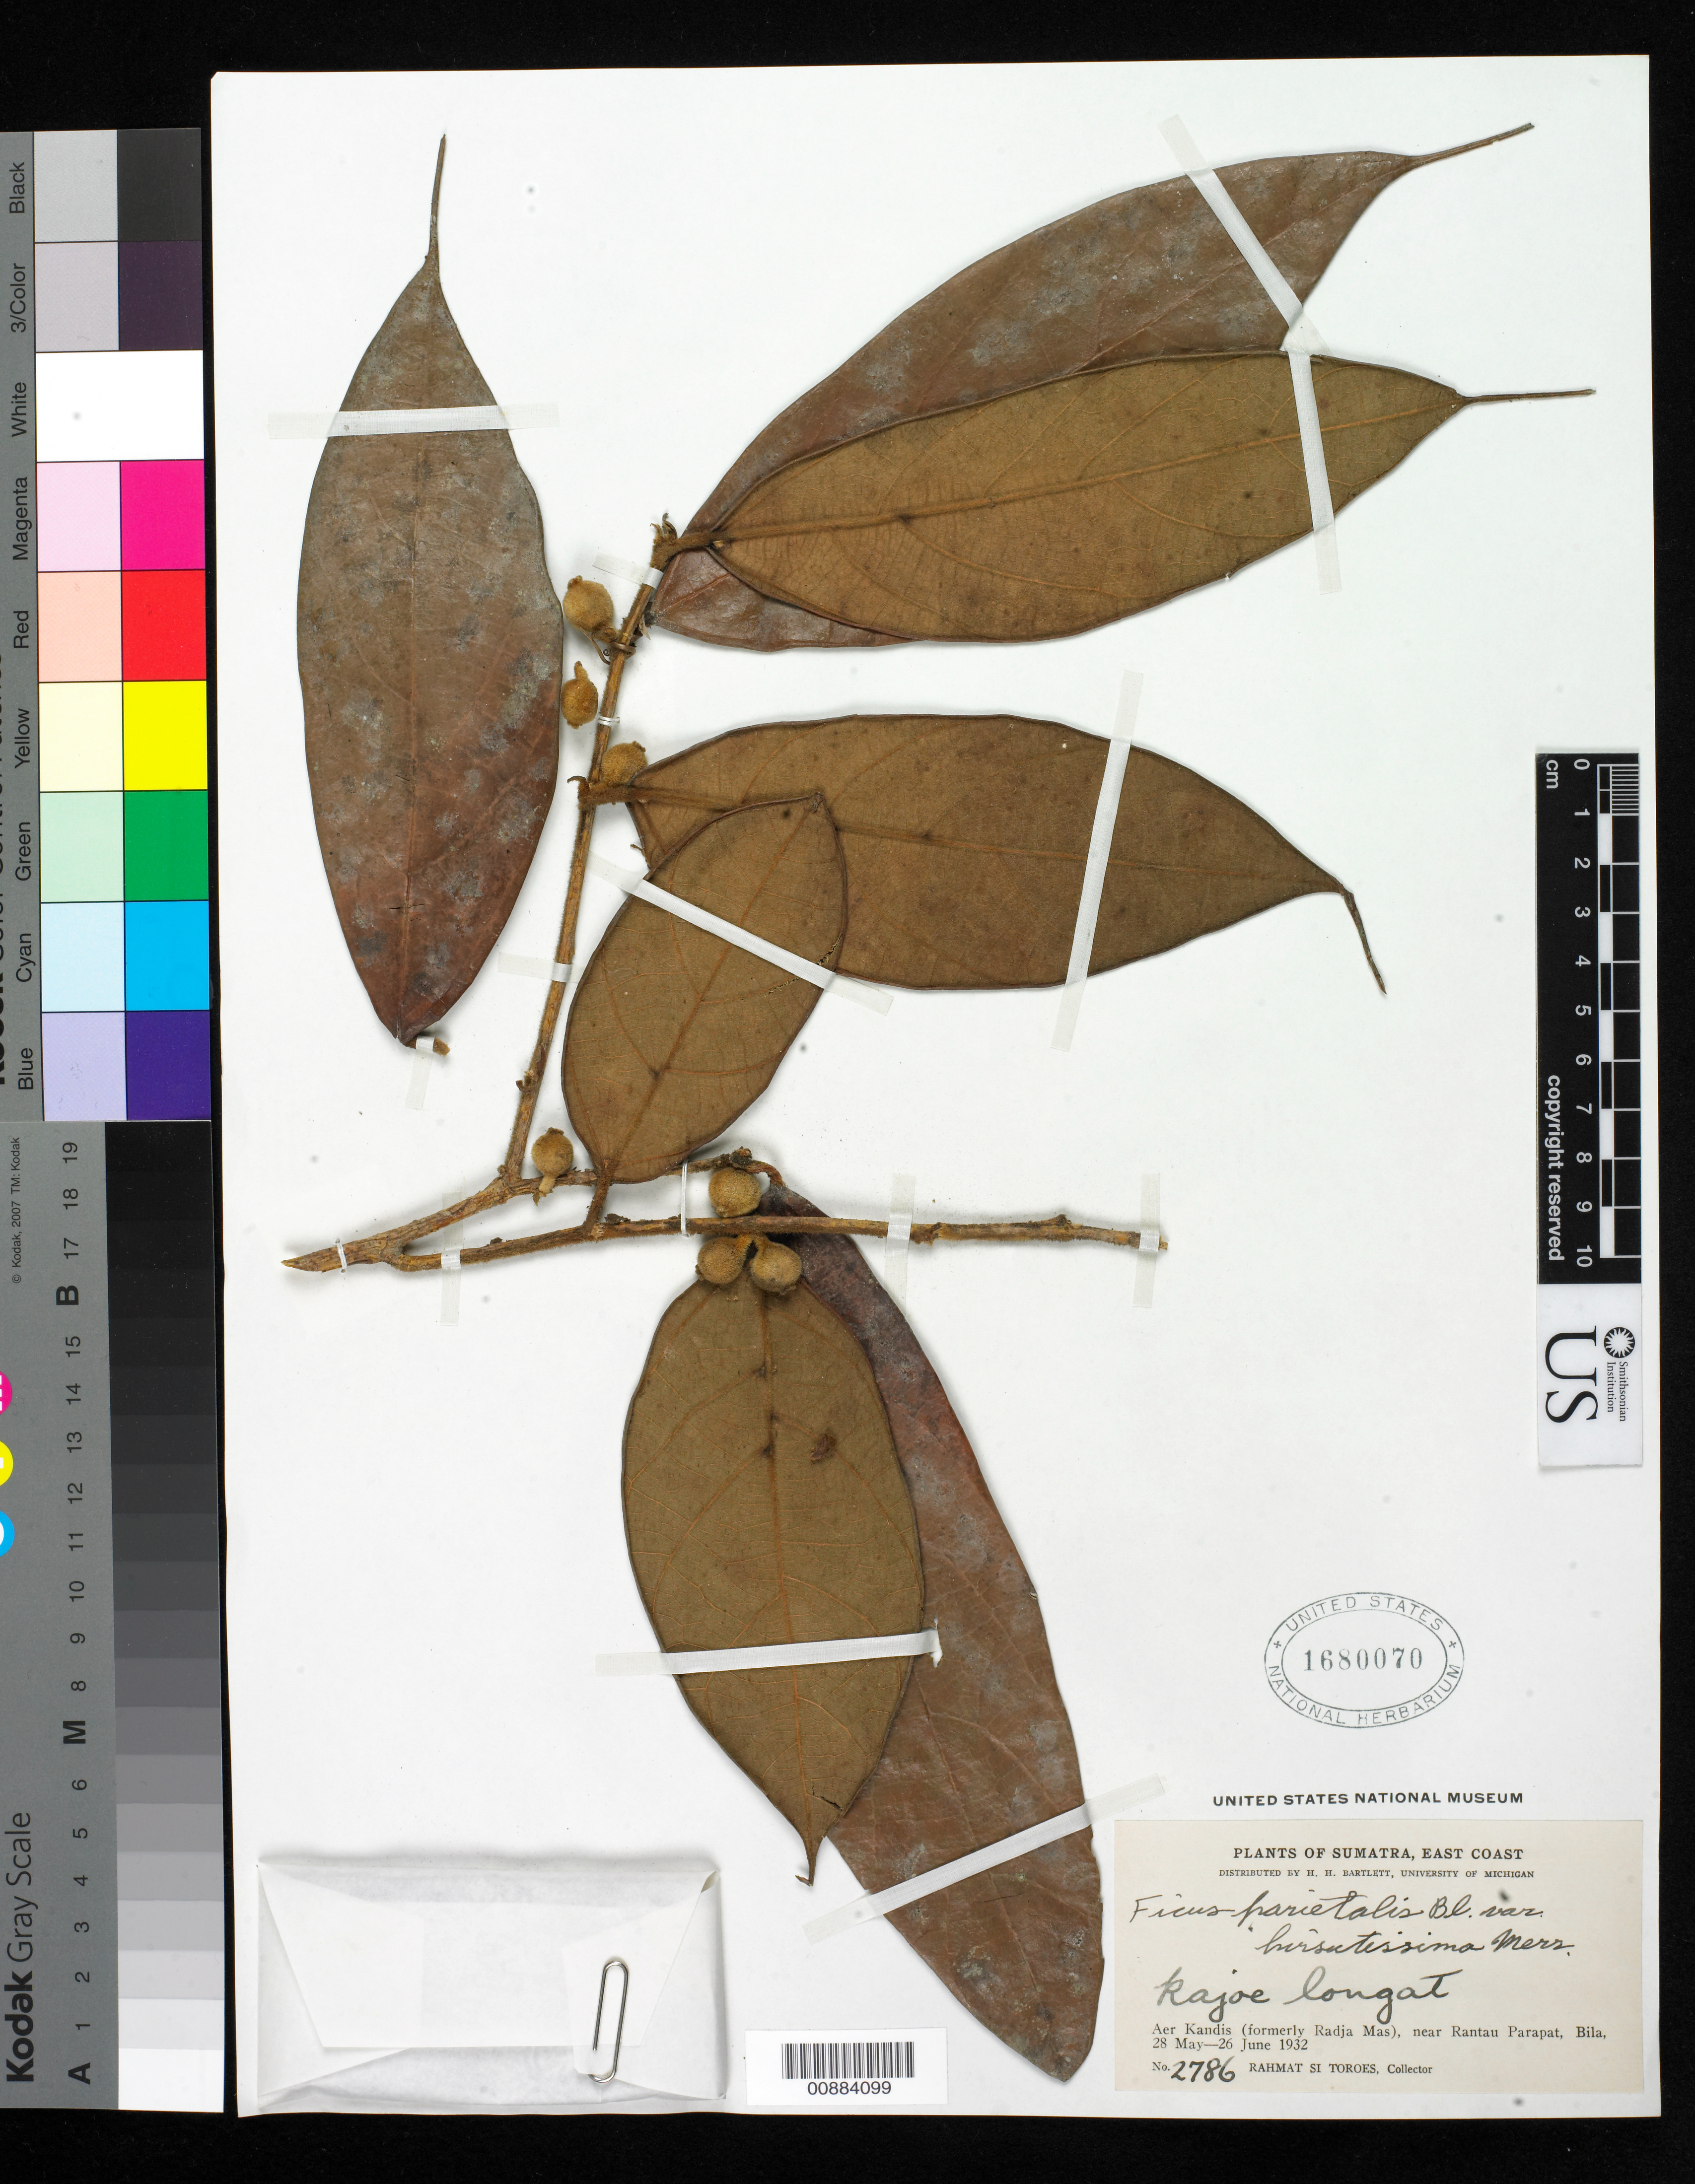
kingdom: Plantae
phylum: Tracheophyta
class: Magnoliopsida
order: Rosales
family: Moraceae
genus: Ficus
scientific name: Ficus parietalis var. hirsutissima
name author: Merr.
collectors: Rahmat Si Boeea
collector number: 2786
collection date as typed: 28 May 1932 to 26 Jun 1932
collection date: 1932-05-28/1932-06-26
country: Indonesia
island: Sumatra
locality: E Coast, Aer Kandis (formrly Radja Mas), near Rantau Parapat, Bila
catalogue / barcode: US 1680070